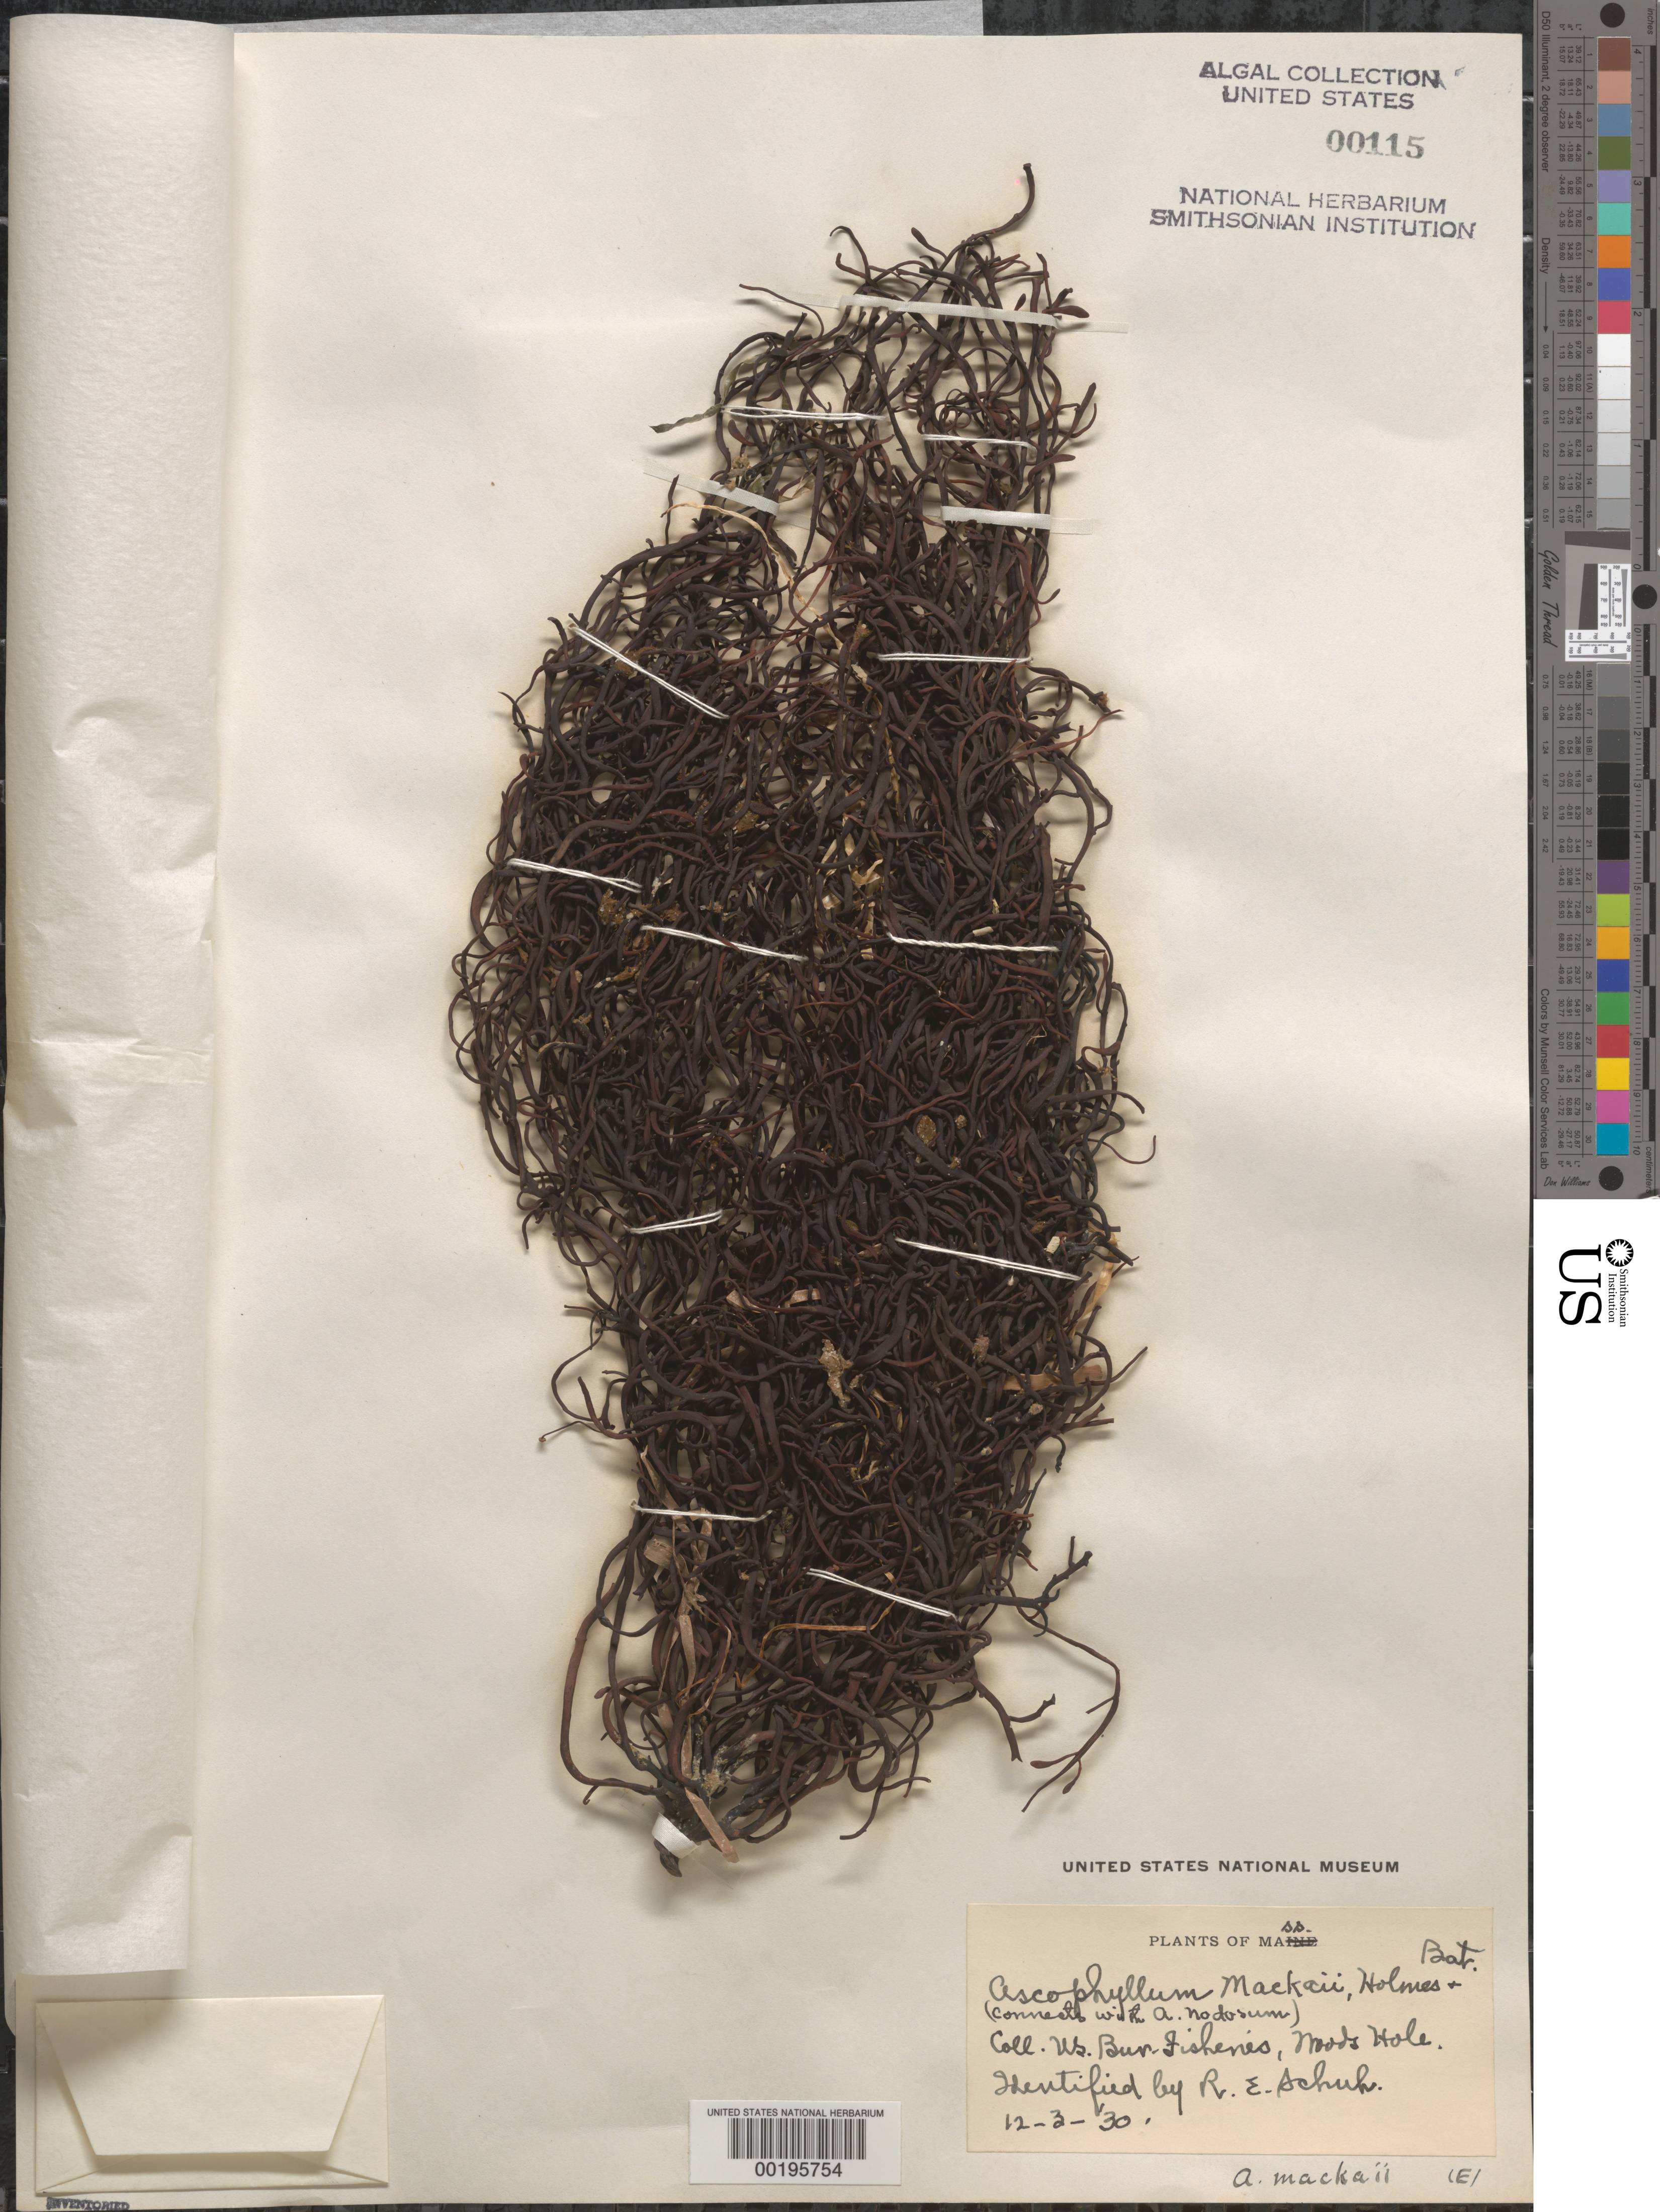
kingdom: Chromista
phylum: Ochrophyta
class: Phaeophyceae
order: Fucales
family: Fucaceae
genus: Ascophyllum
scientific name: Ascophyllum nodosum f. mackayi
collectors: U.S. Bureau of Fisheries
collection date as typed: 03 Dec 1930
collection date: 1930-12-03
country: United States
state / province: Massachusetts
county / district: Barnstable County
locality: Woods Hole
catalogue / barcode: US 115